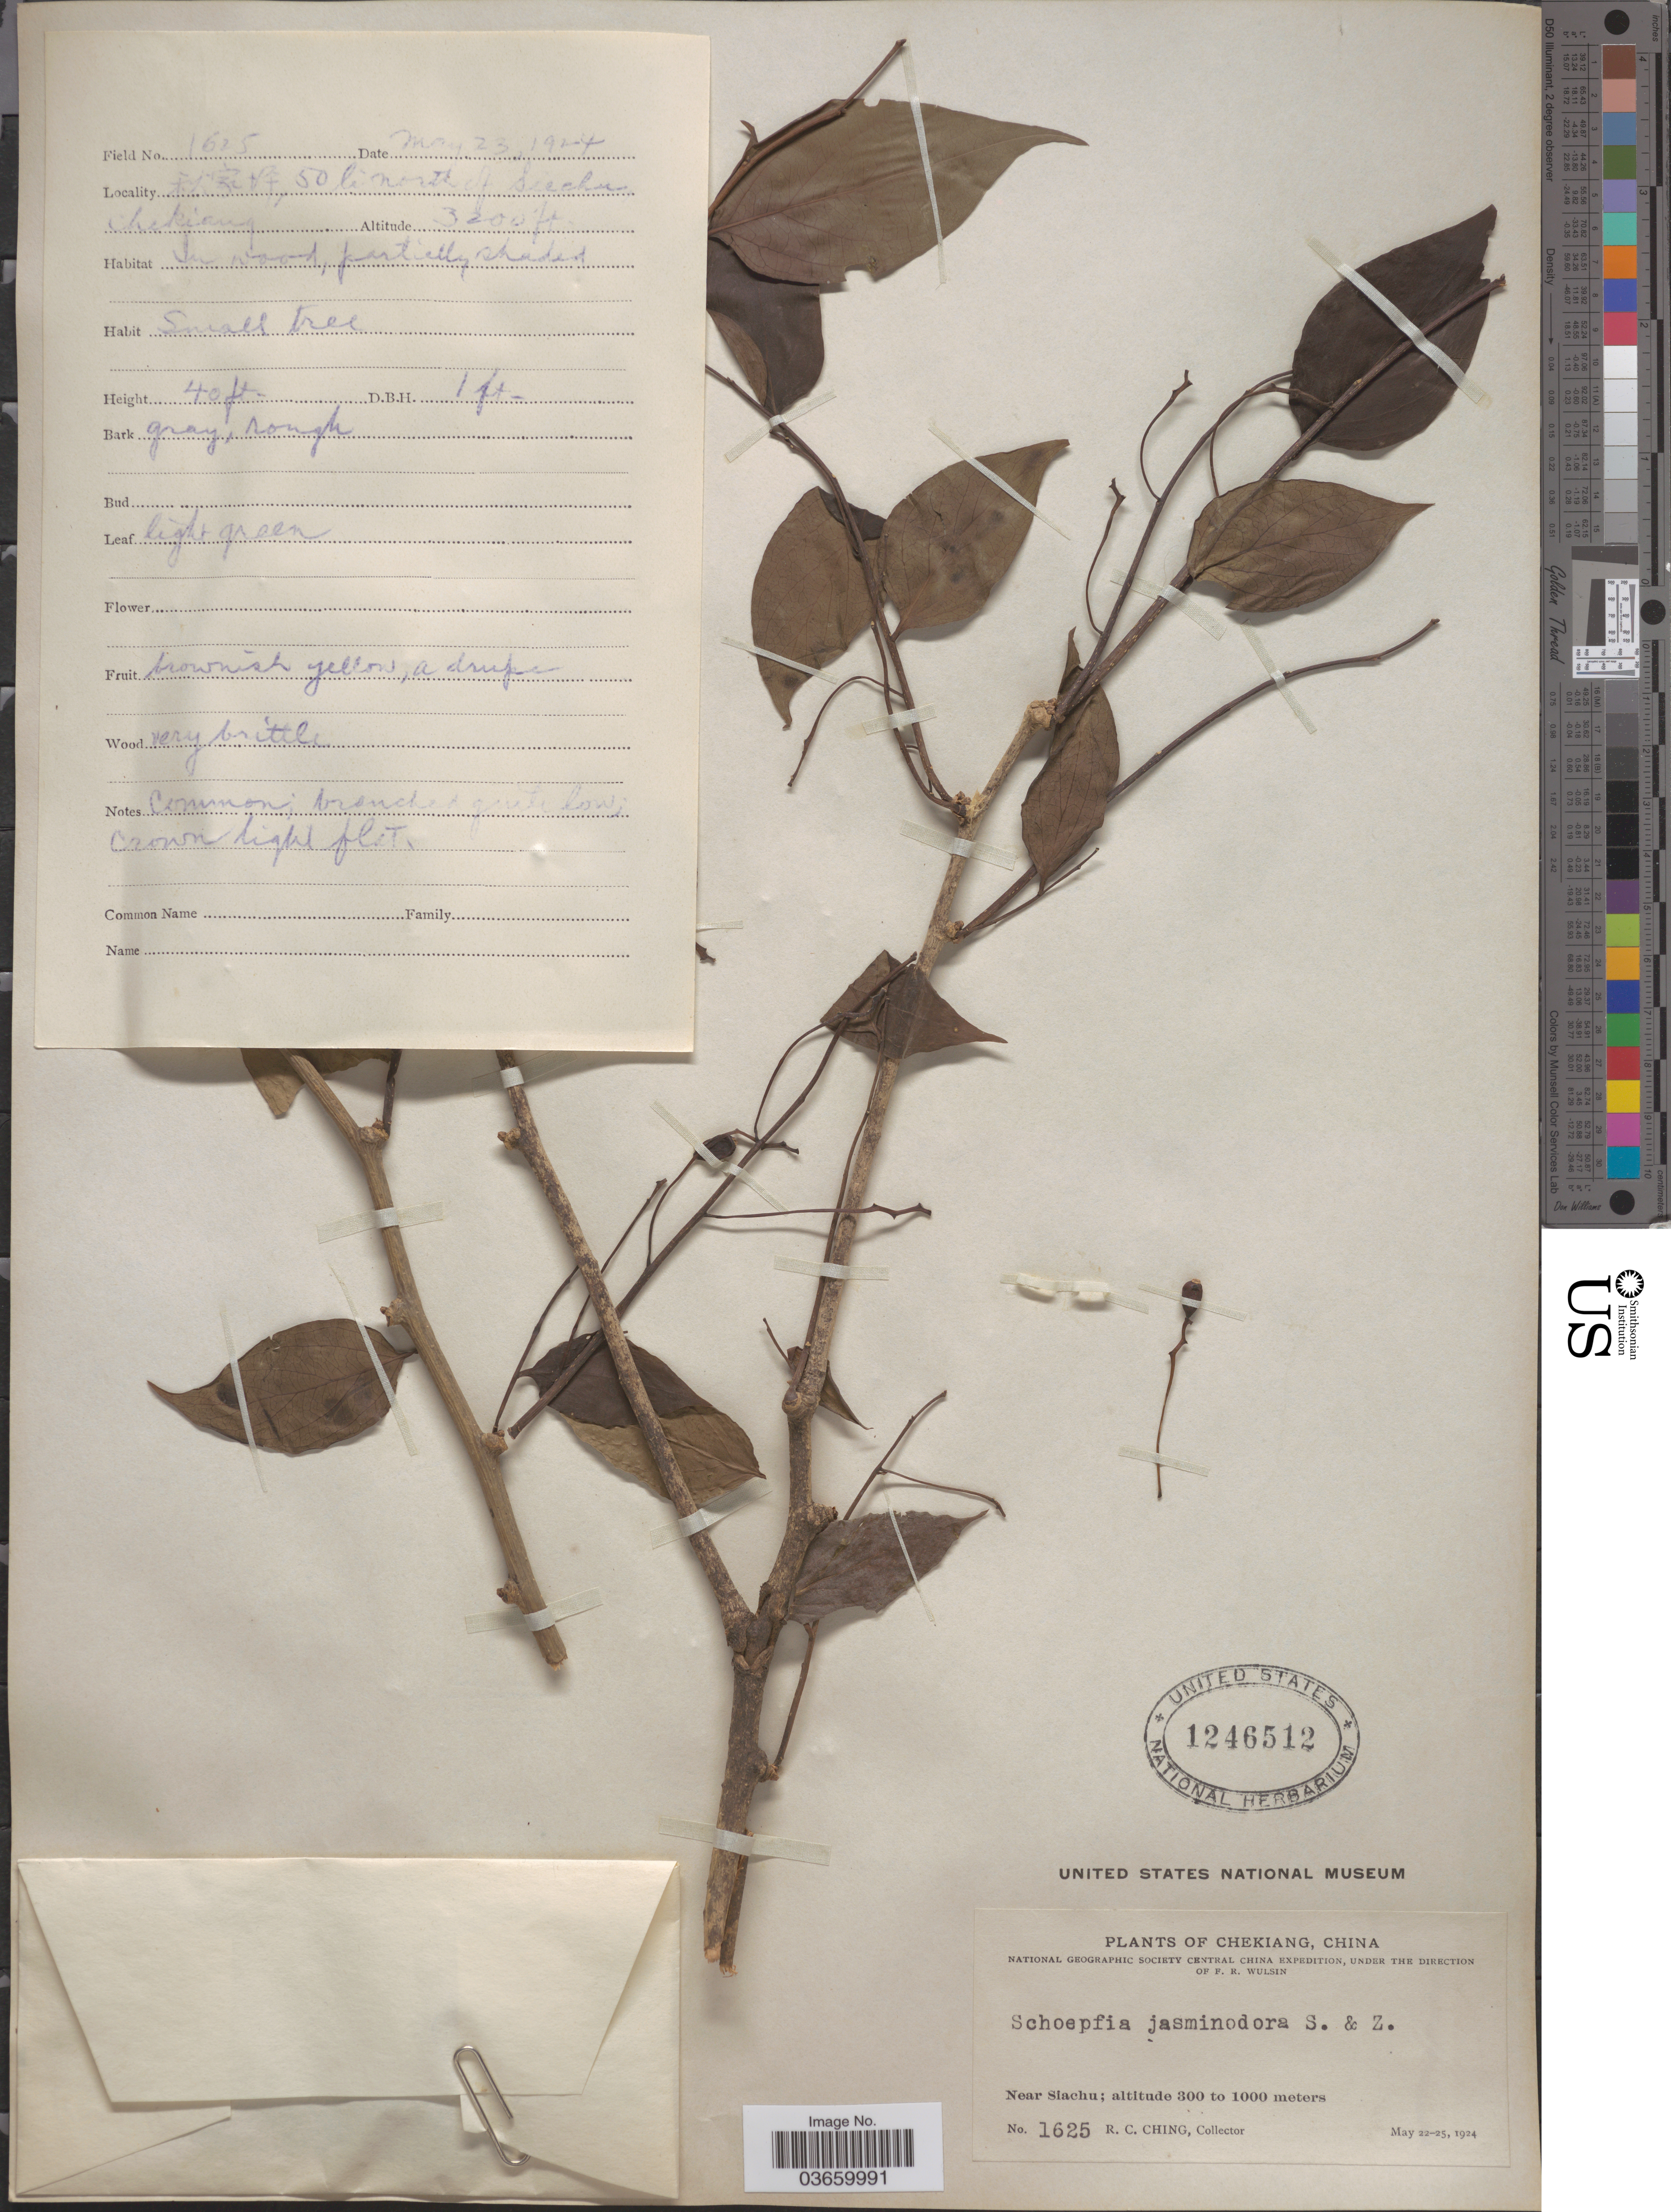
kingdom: Plantae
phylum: Tracheophyta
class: Magnoliopsida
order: Santalales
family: Schoepfiaceae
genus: Schoepfia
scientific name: Schoepfia jasminodora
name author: Zucc. & Siebold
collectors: R. C. Ching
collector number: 1625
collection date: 1924-05-23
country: China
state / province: Zhejiang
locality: Chekiang, Near Siachu. X, 50 li north of Siachu.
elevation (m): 975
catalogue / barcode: US 1246512